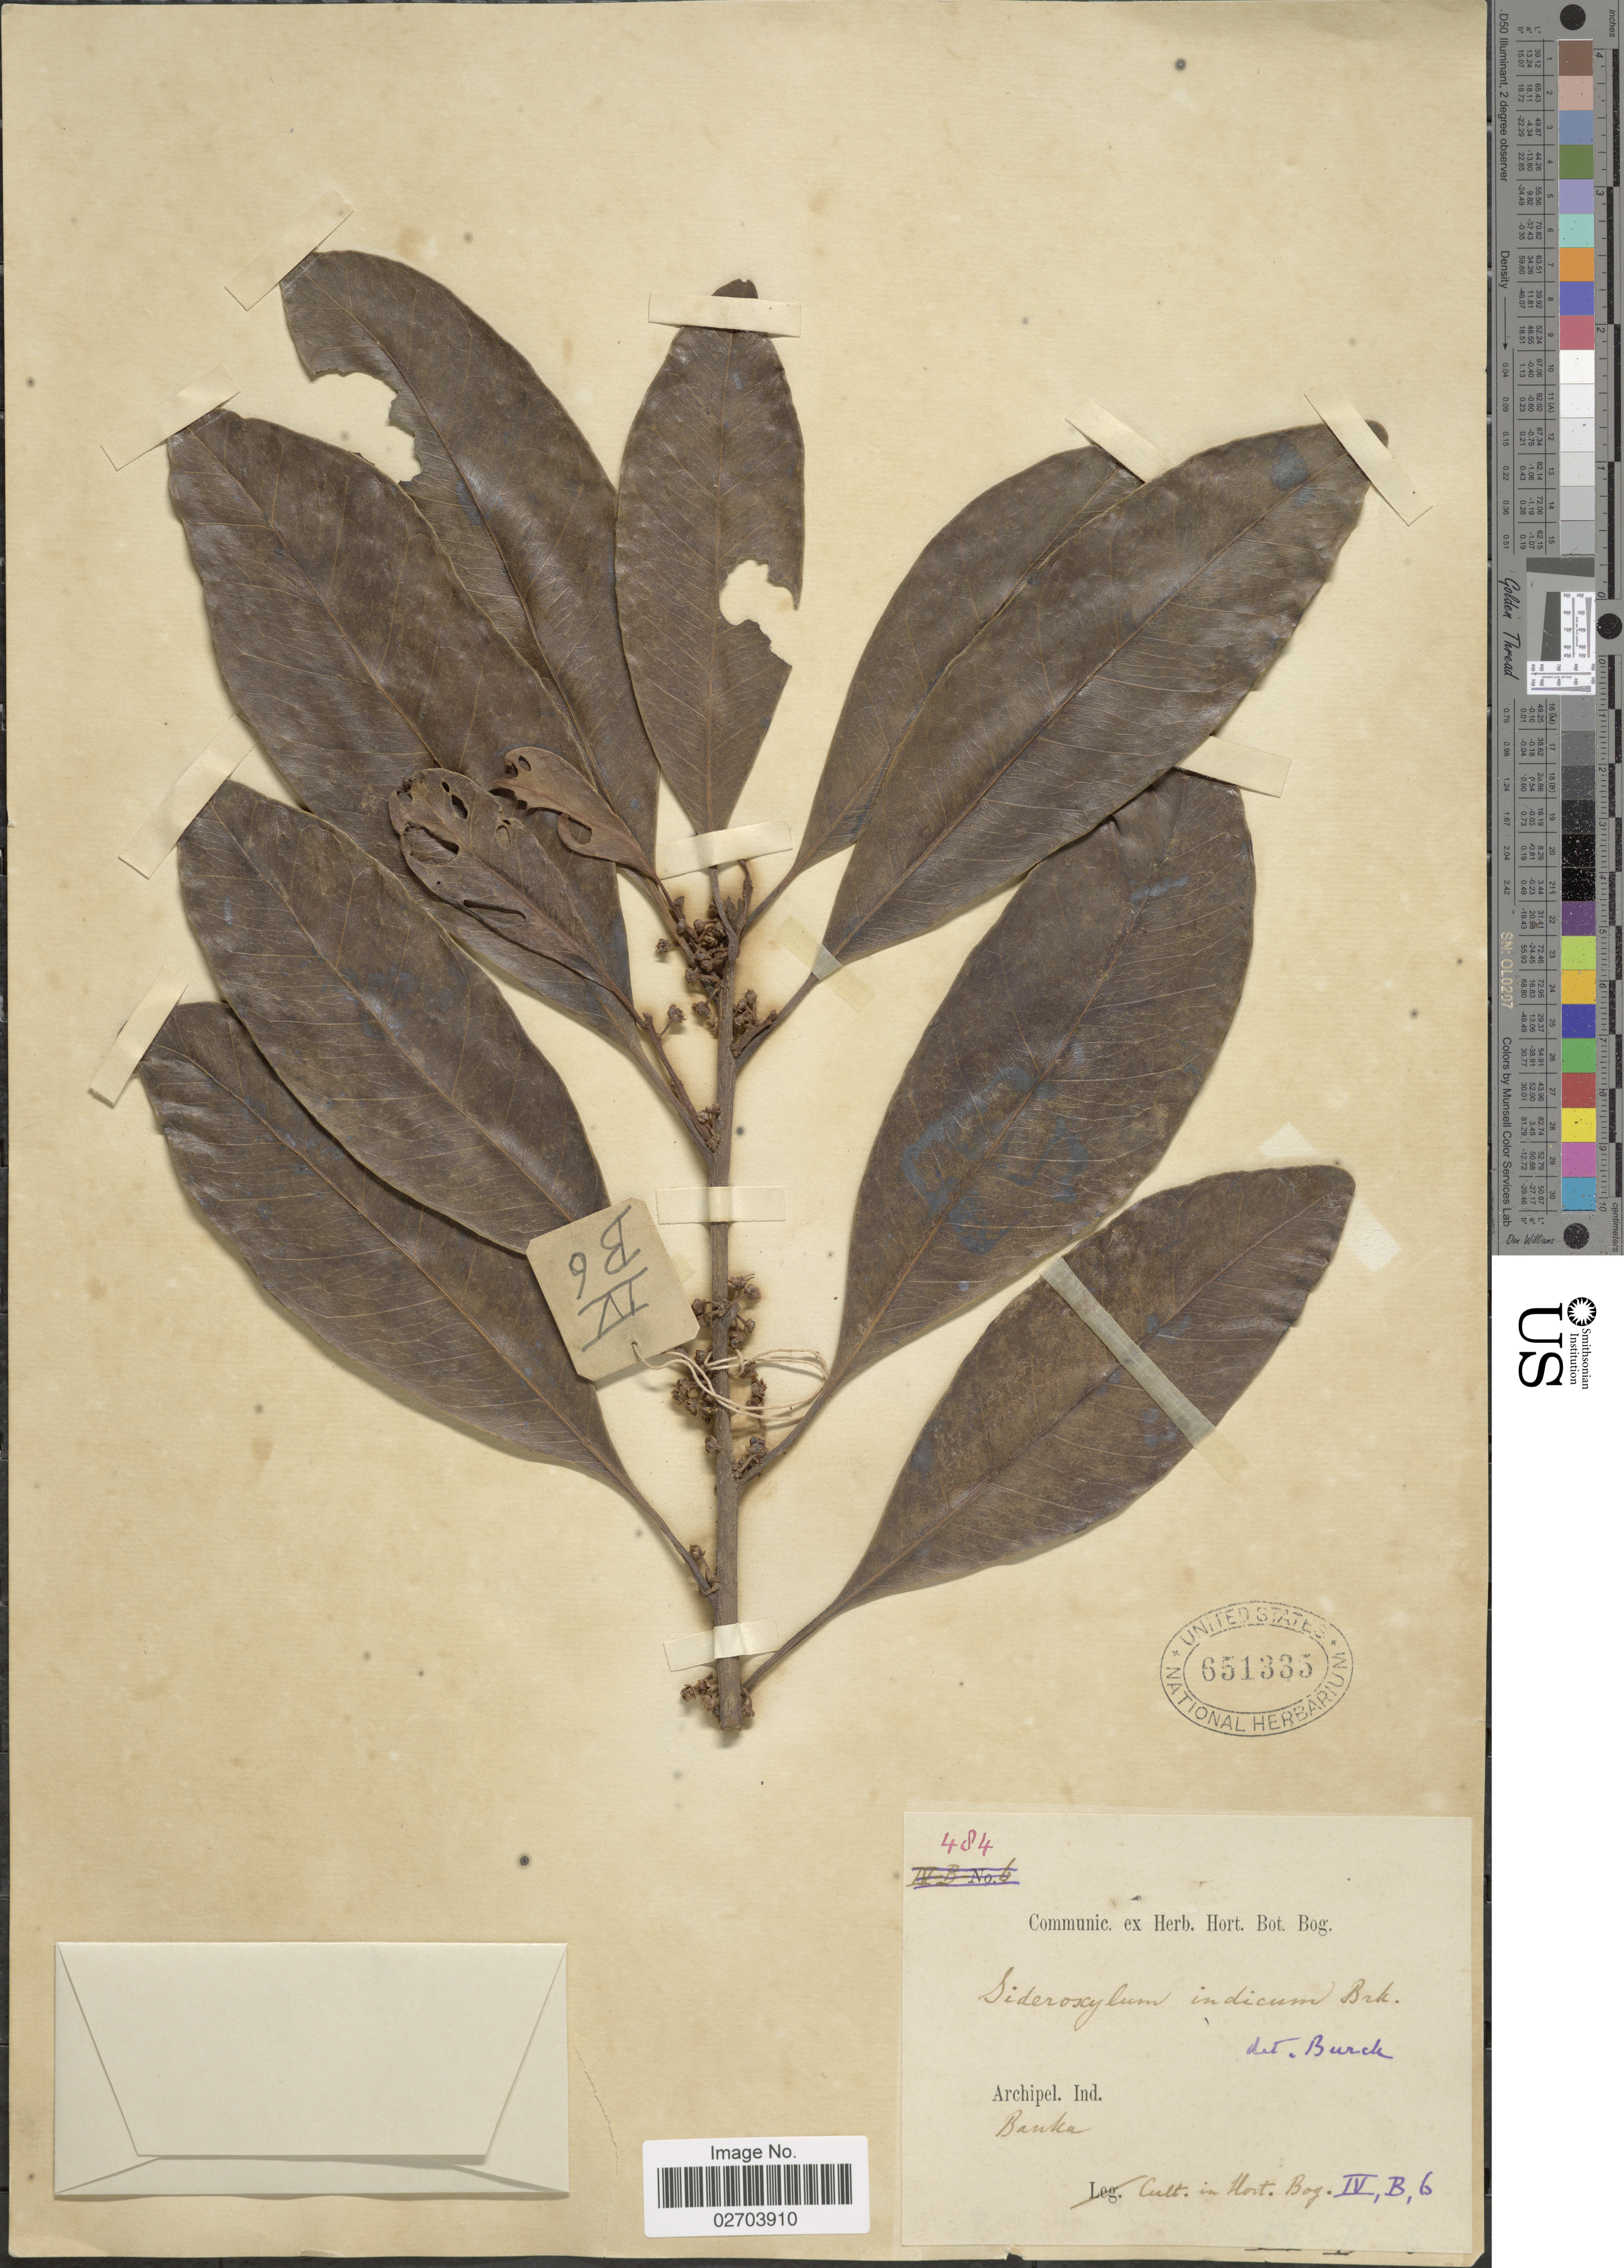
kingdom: Plantae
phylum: Tracheophyta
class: Magnoliopsida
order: Ericales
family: Sapotaceae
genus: Sideroxylon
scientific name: Sideroxylon indicum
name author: Burck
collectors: ex herb. Hort. Bot. Bog.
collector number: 484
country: India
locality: Archipel. Ind. Banka. Cult. in Hort. Bog. IV, B, 6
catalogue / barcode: US 651335